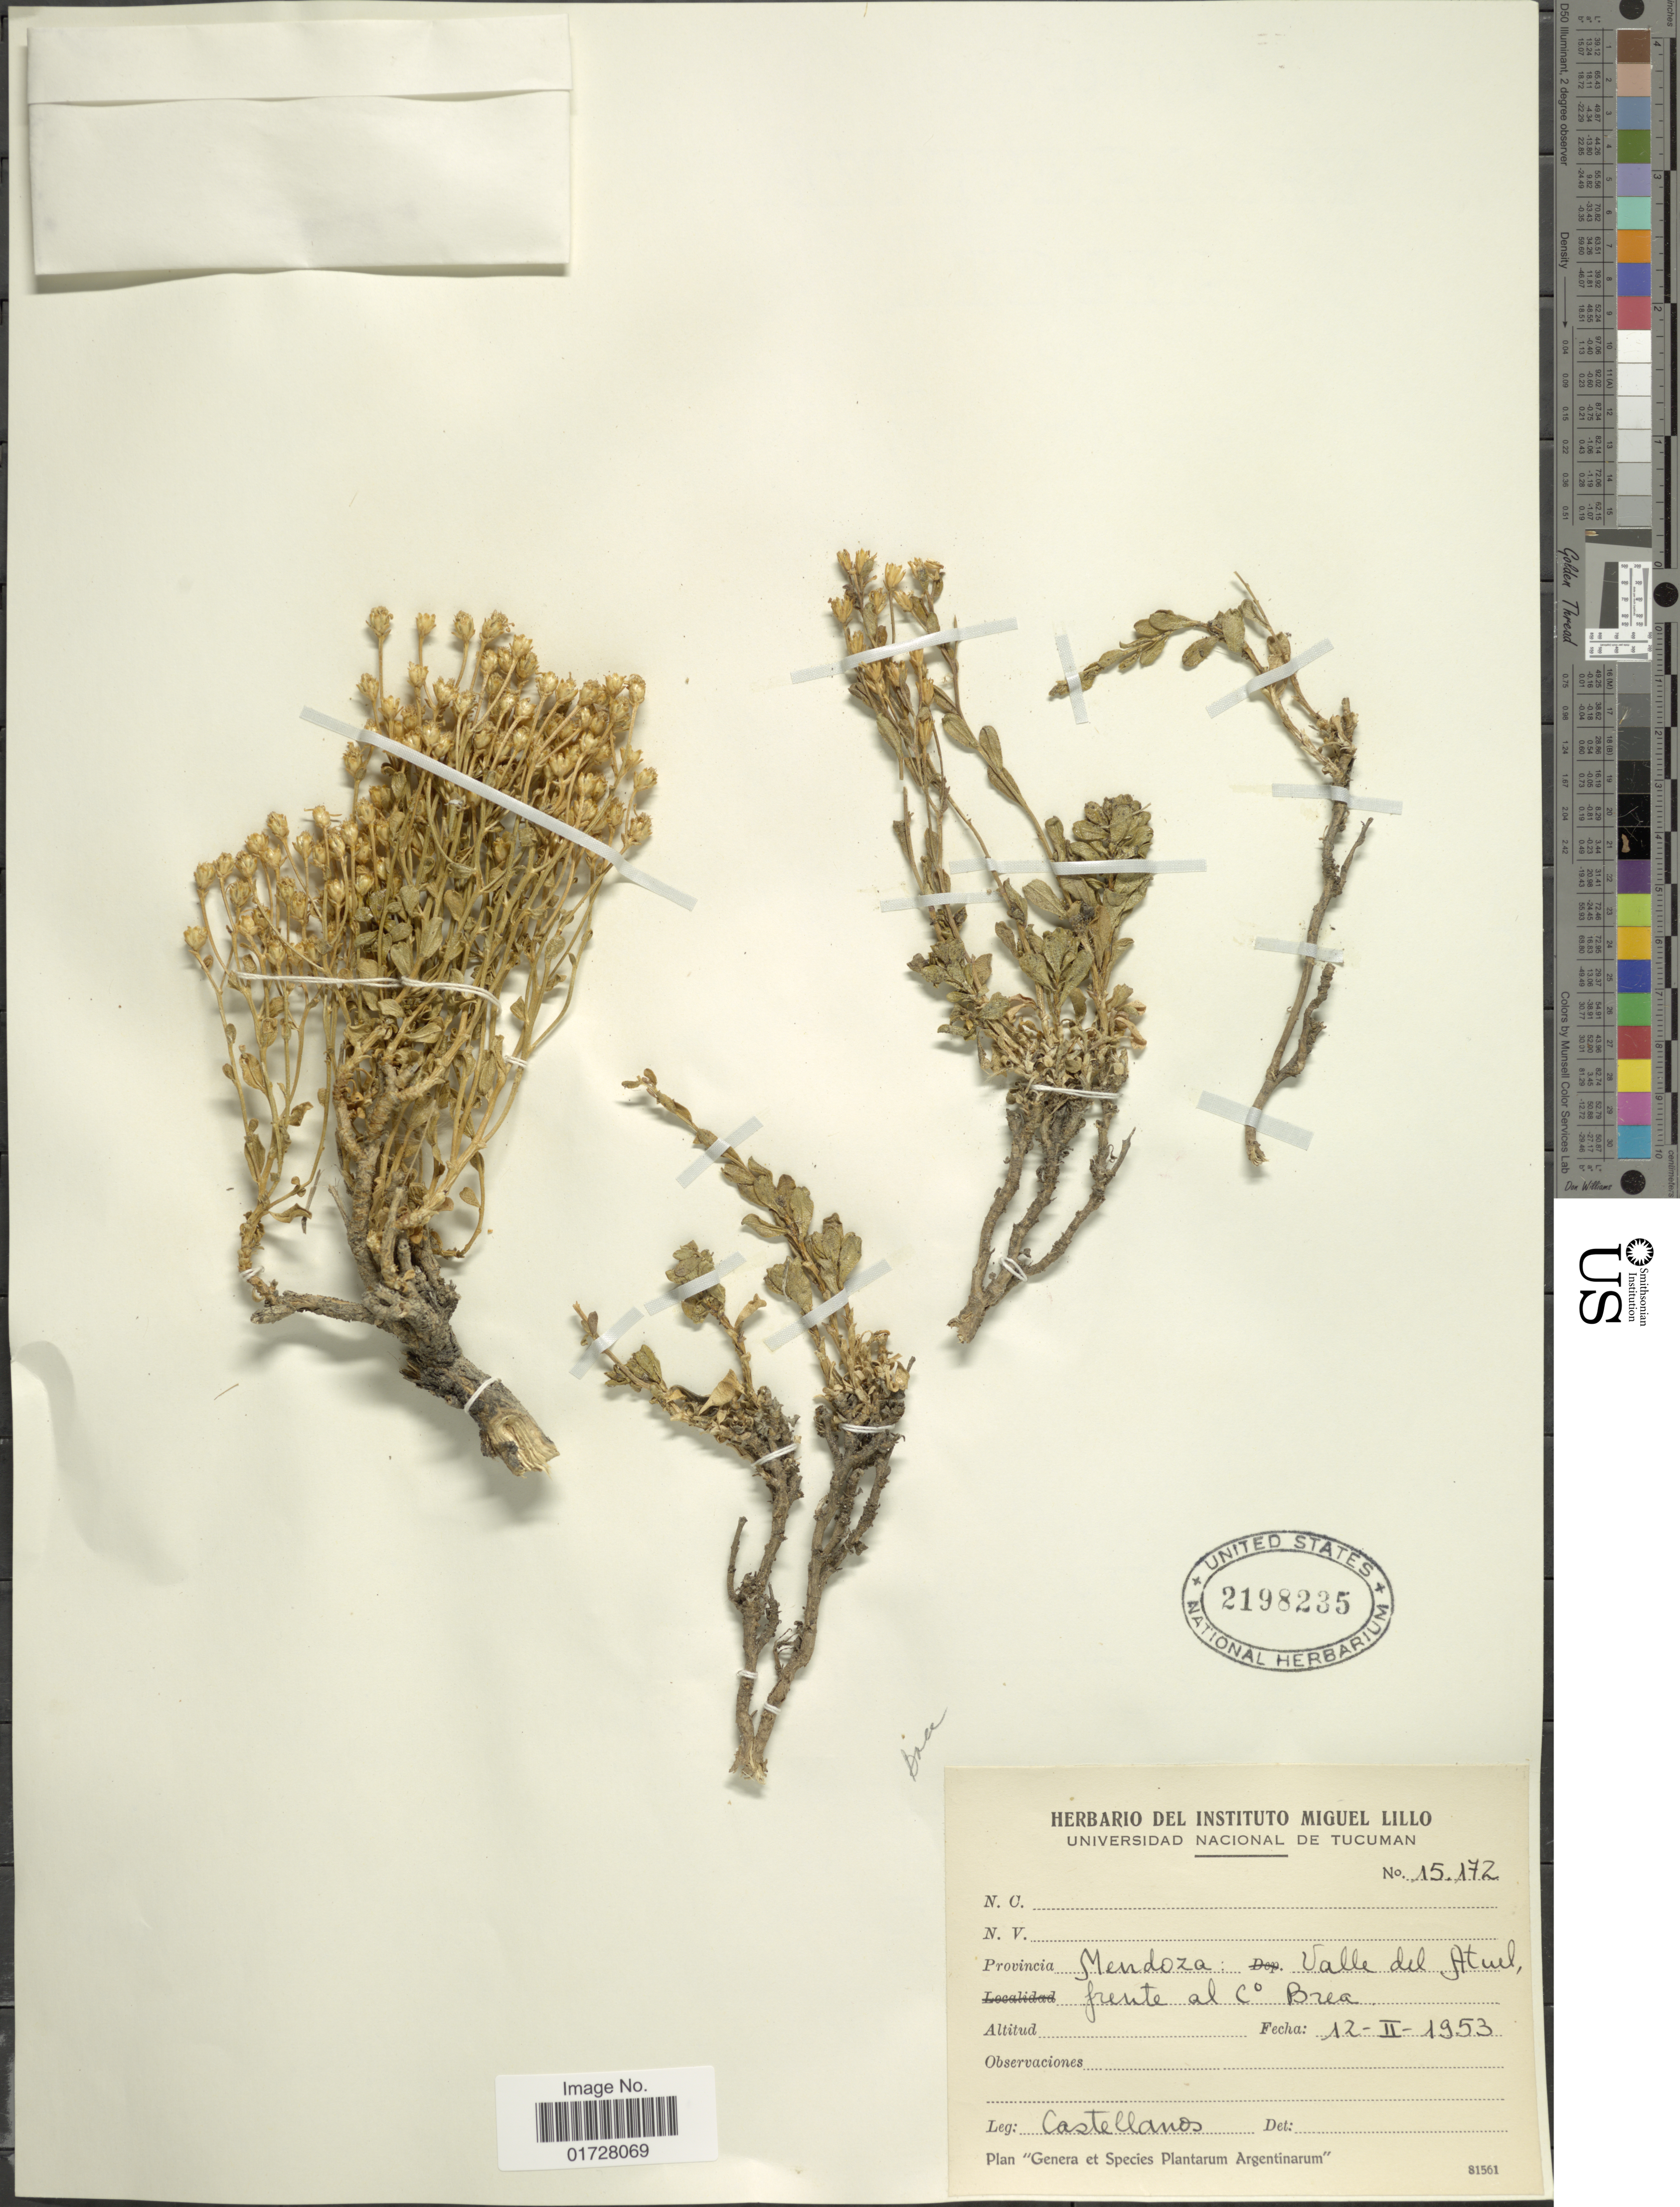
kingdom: Plantae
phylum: Tracheophyta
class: Magnoliopsida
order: Asterales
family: Asteraceae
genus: Baccharis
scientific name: Baccharis sp.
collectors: -- Castellanos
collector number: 15172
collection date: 1953-02-12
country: Argentina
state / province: Mendoza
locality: Valle del Atuel, frente al C° Brea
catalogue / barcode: US 2198235